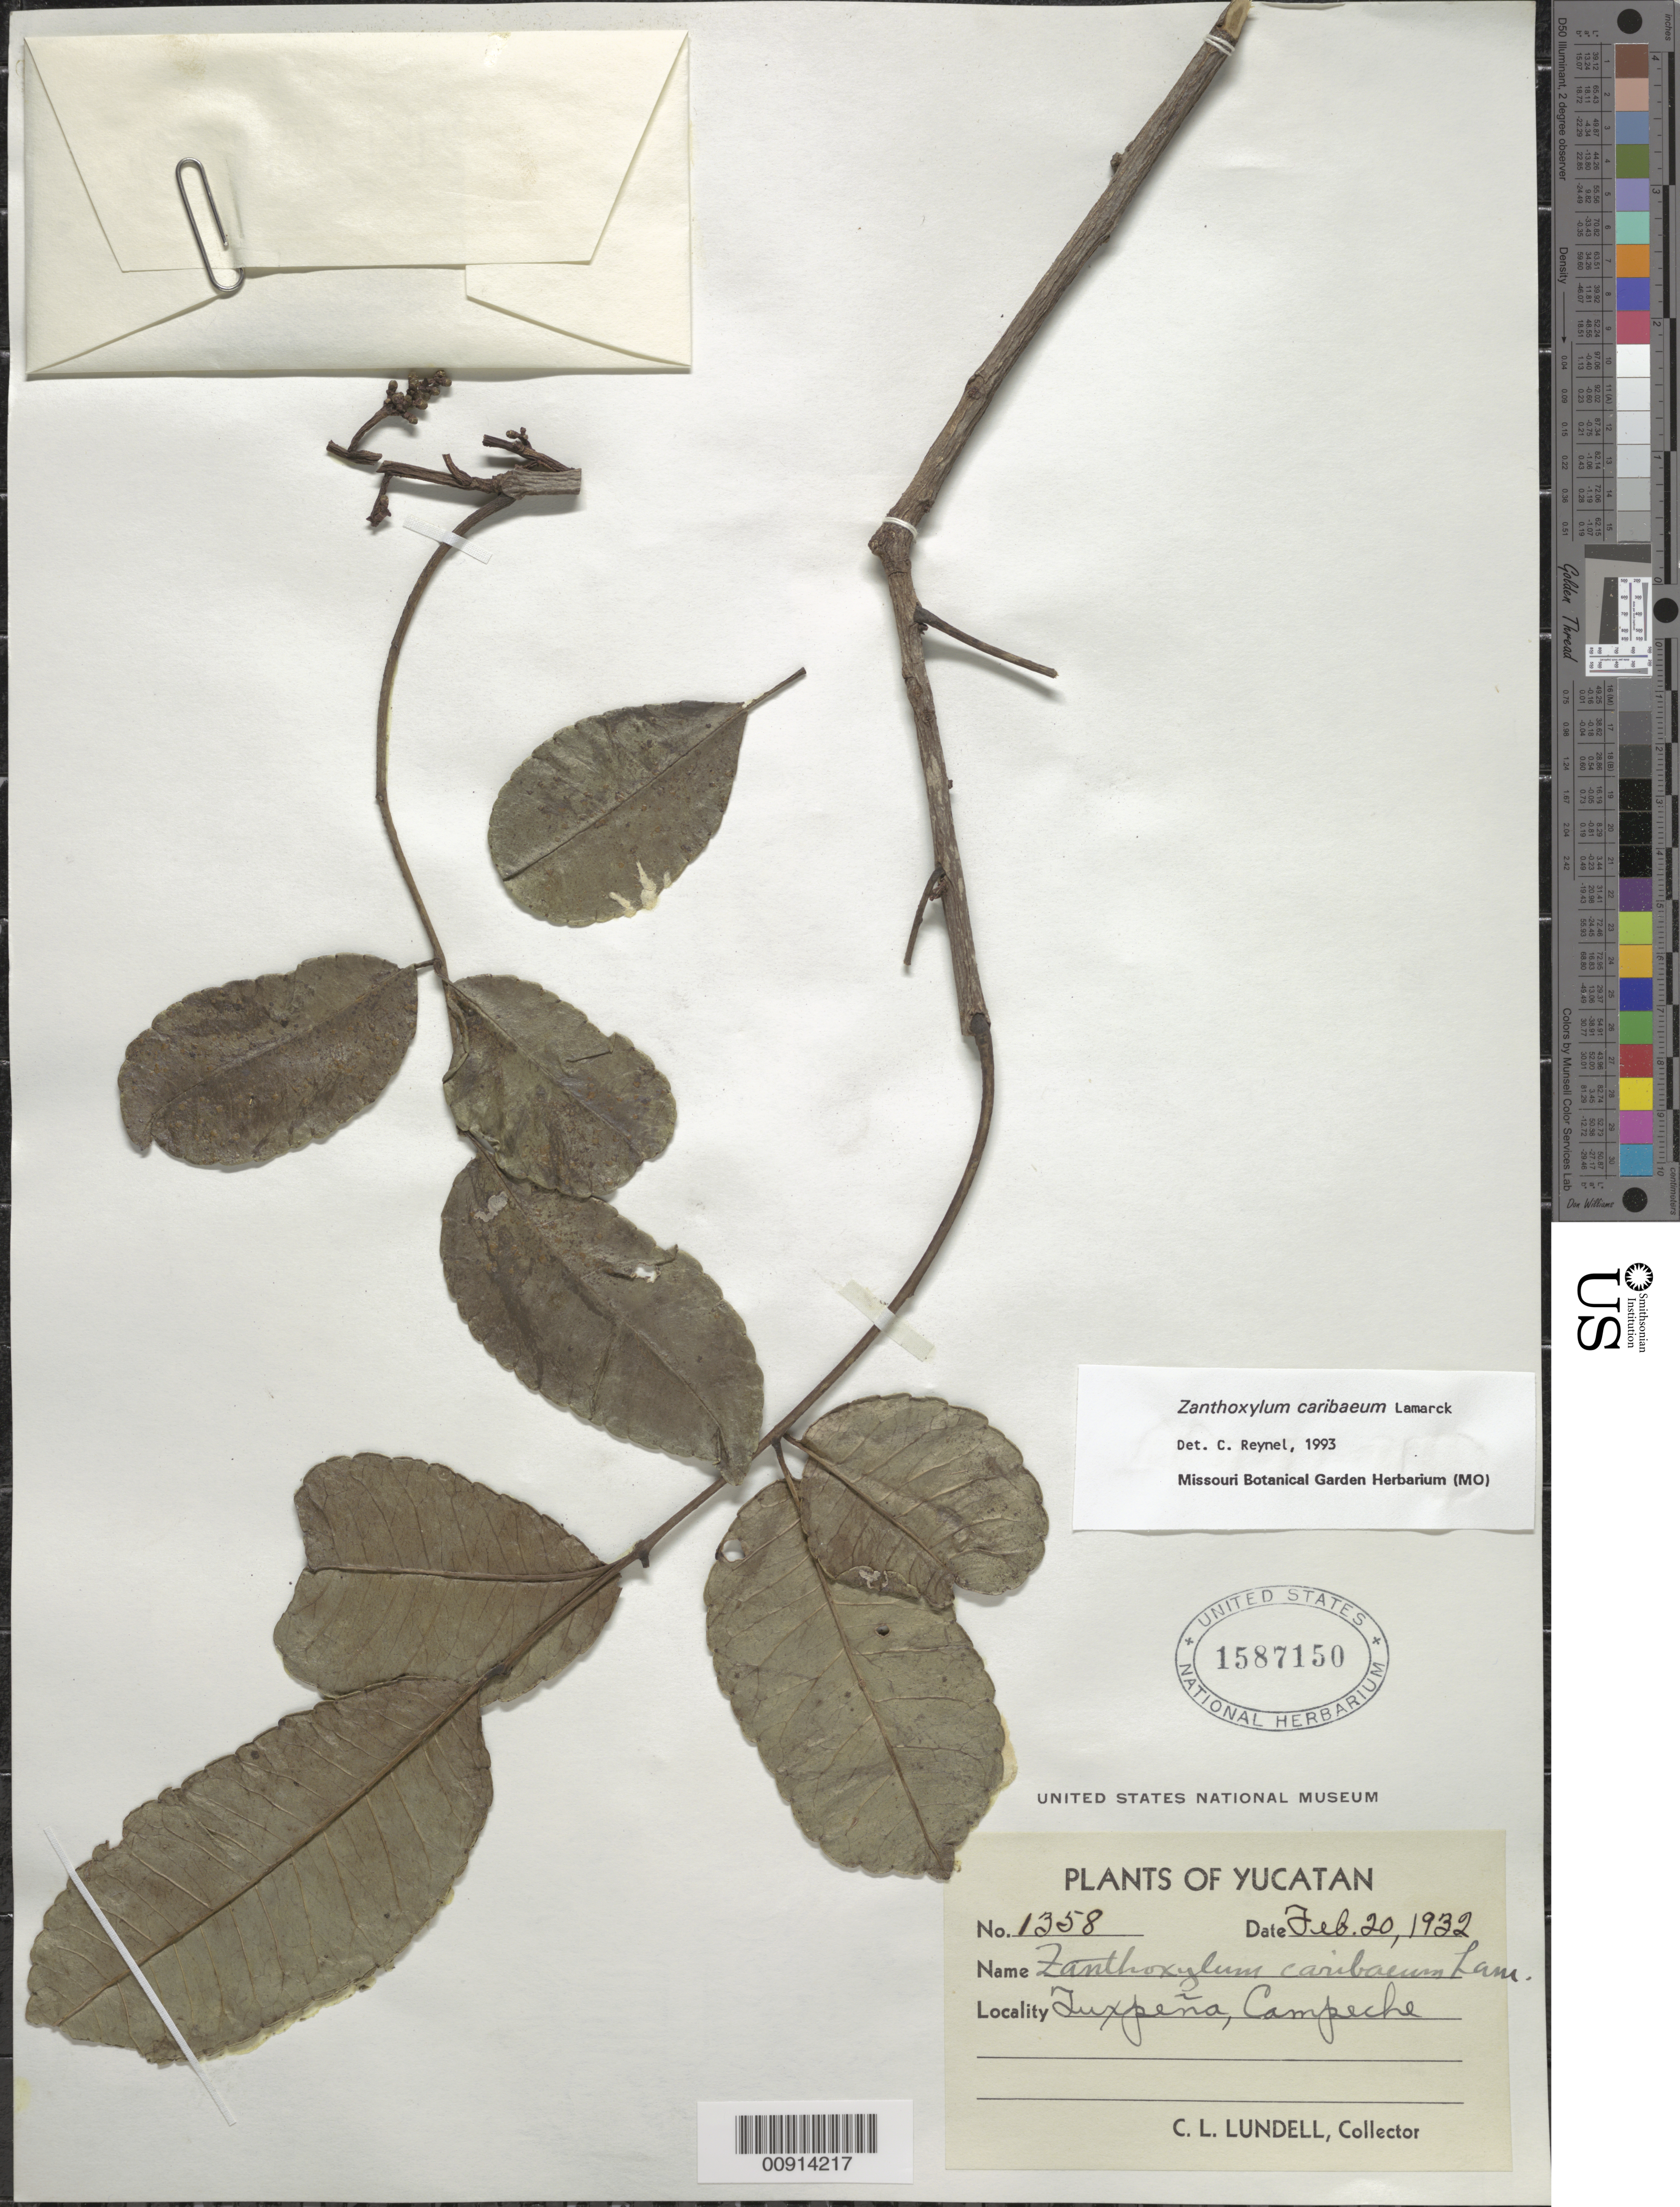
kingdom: Plantae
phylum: Tracheophyta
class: Magnoliopsida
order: Sapindales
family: Rutaceae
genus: Zanthoxylum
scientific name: Zanthoxylum caribaeum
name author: Lam.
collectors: C. L. Lundell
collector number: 1358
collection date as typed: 20 Feb 1932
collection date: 1932-02-20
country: Mexico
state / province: Campeche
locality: Tuxpeña, Campeche.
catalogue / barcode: US 1587150